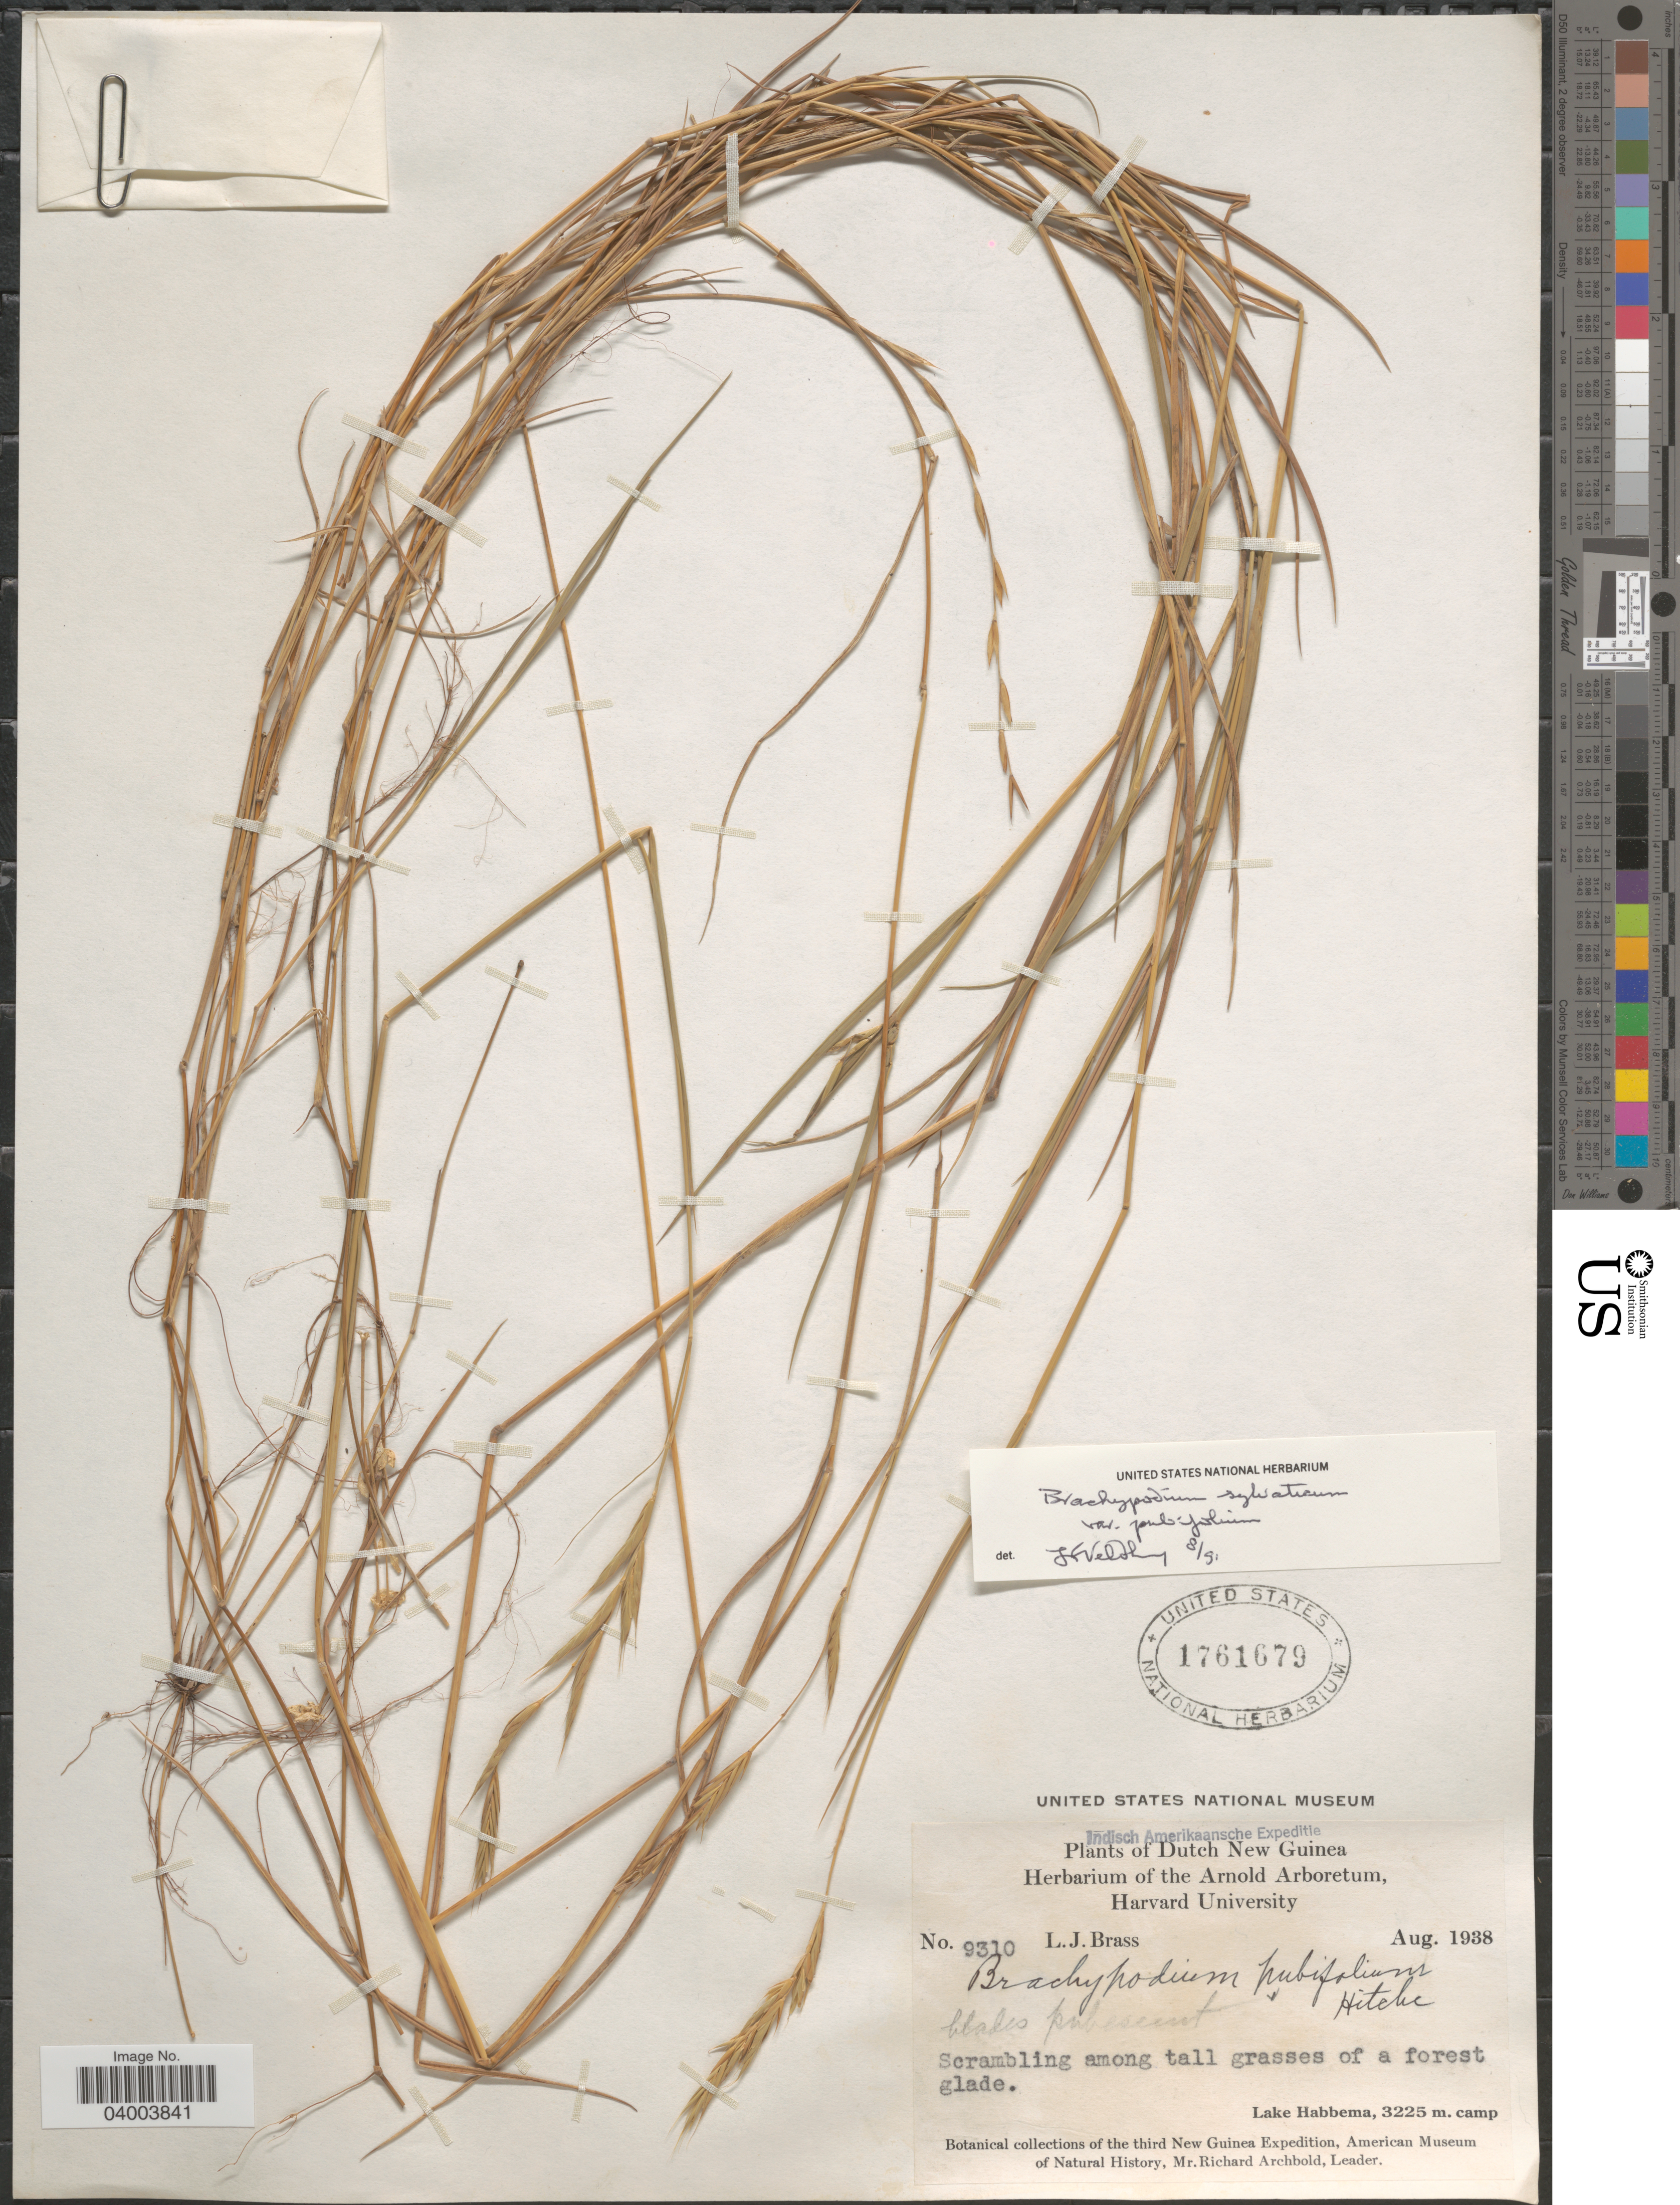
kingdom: Plantae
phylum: Tracheophyta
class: Liliopsida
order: Poales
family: Poaceae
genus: Brachypodium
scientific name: Brachypodium sylvaticum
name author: (Huds.) P. Beauv.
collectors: L. J. Brass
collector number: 9310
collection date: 1938-08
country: Indonesia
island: New Guinea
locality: Dutch New Guinea. Lake Habbema, camp.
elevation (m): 3225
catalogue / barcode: US 1761679